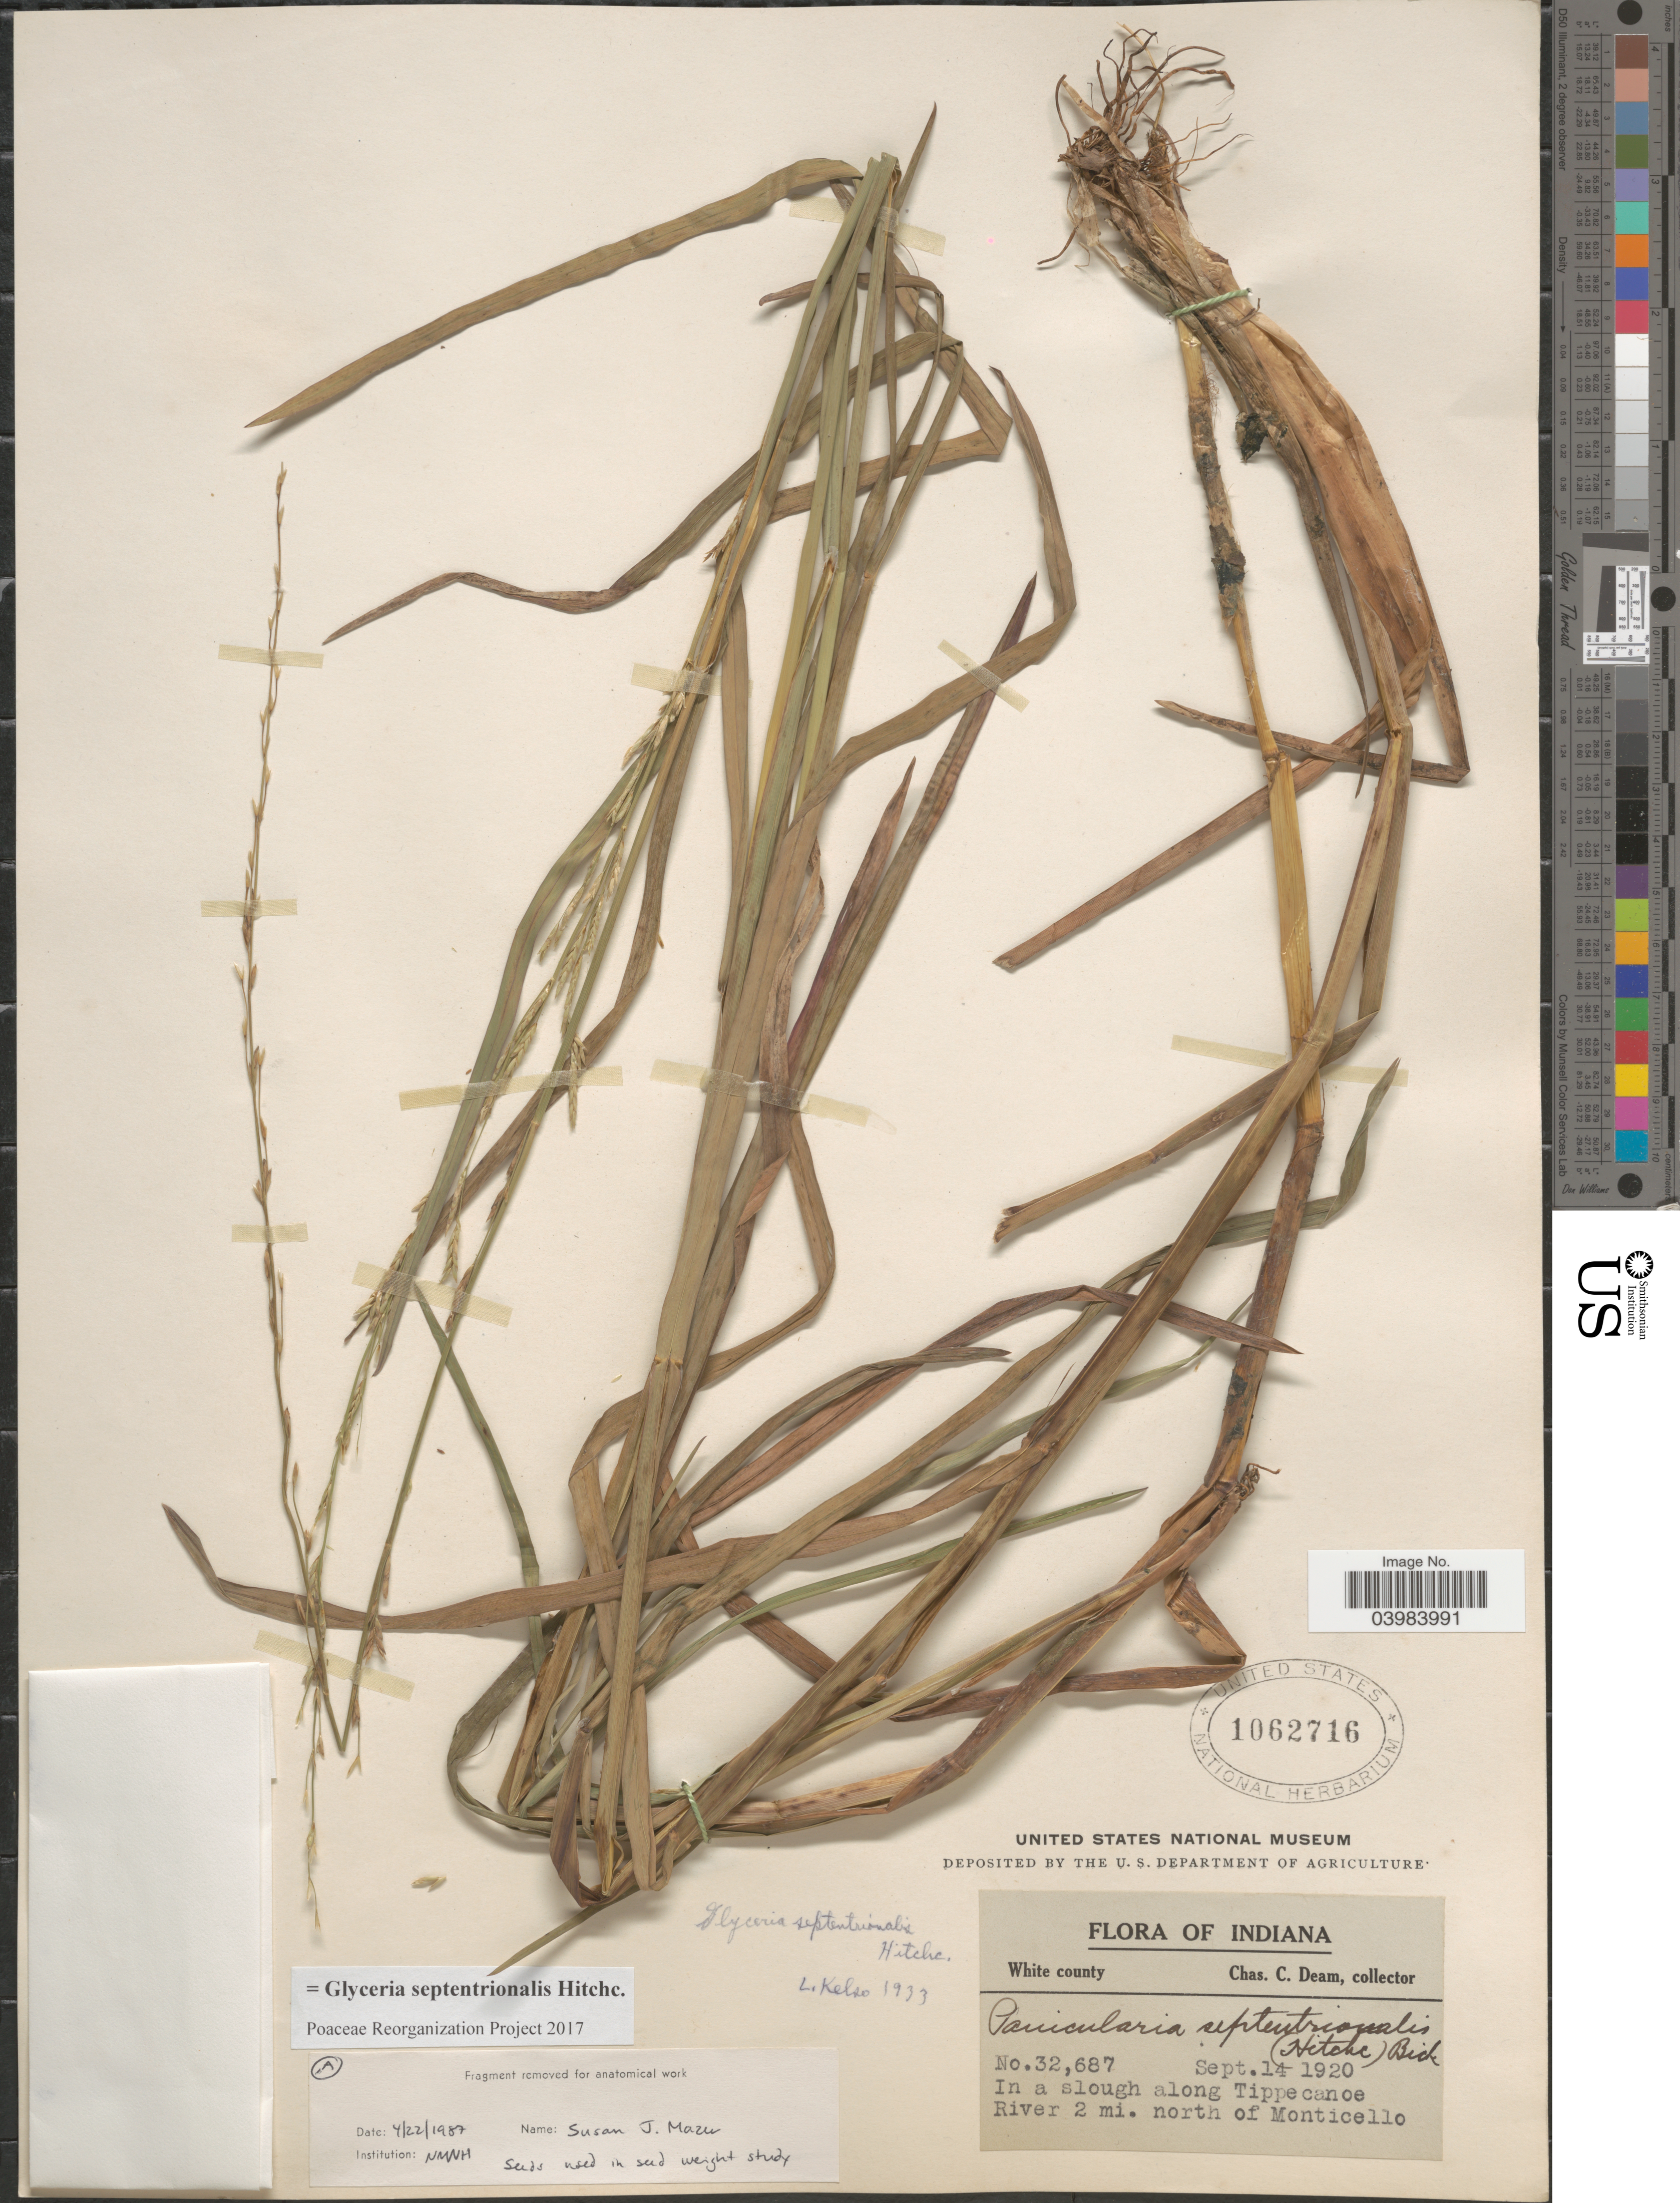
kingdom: Plantae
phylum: Tracheophyta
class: Liliopsida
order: Poales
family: Poaceae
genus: Glyceria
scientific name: Glyceria septentrionalis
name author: Hitchc.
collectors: C. C. Deam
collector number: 32687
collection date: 1920-09-14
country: United States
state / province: Indiana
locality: White county. In a slough along Tippecanoe River 2 mi. north of Monticello.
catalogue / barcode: US 1062716